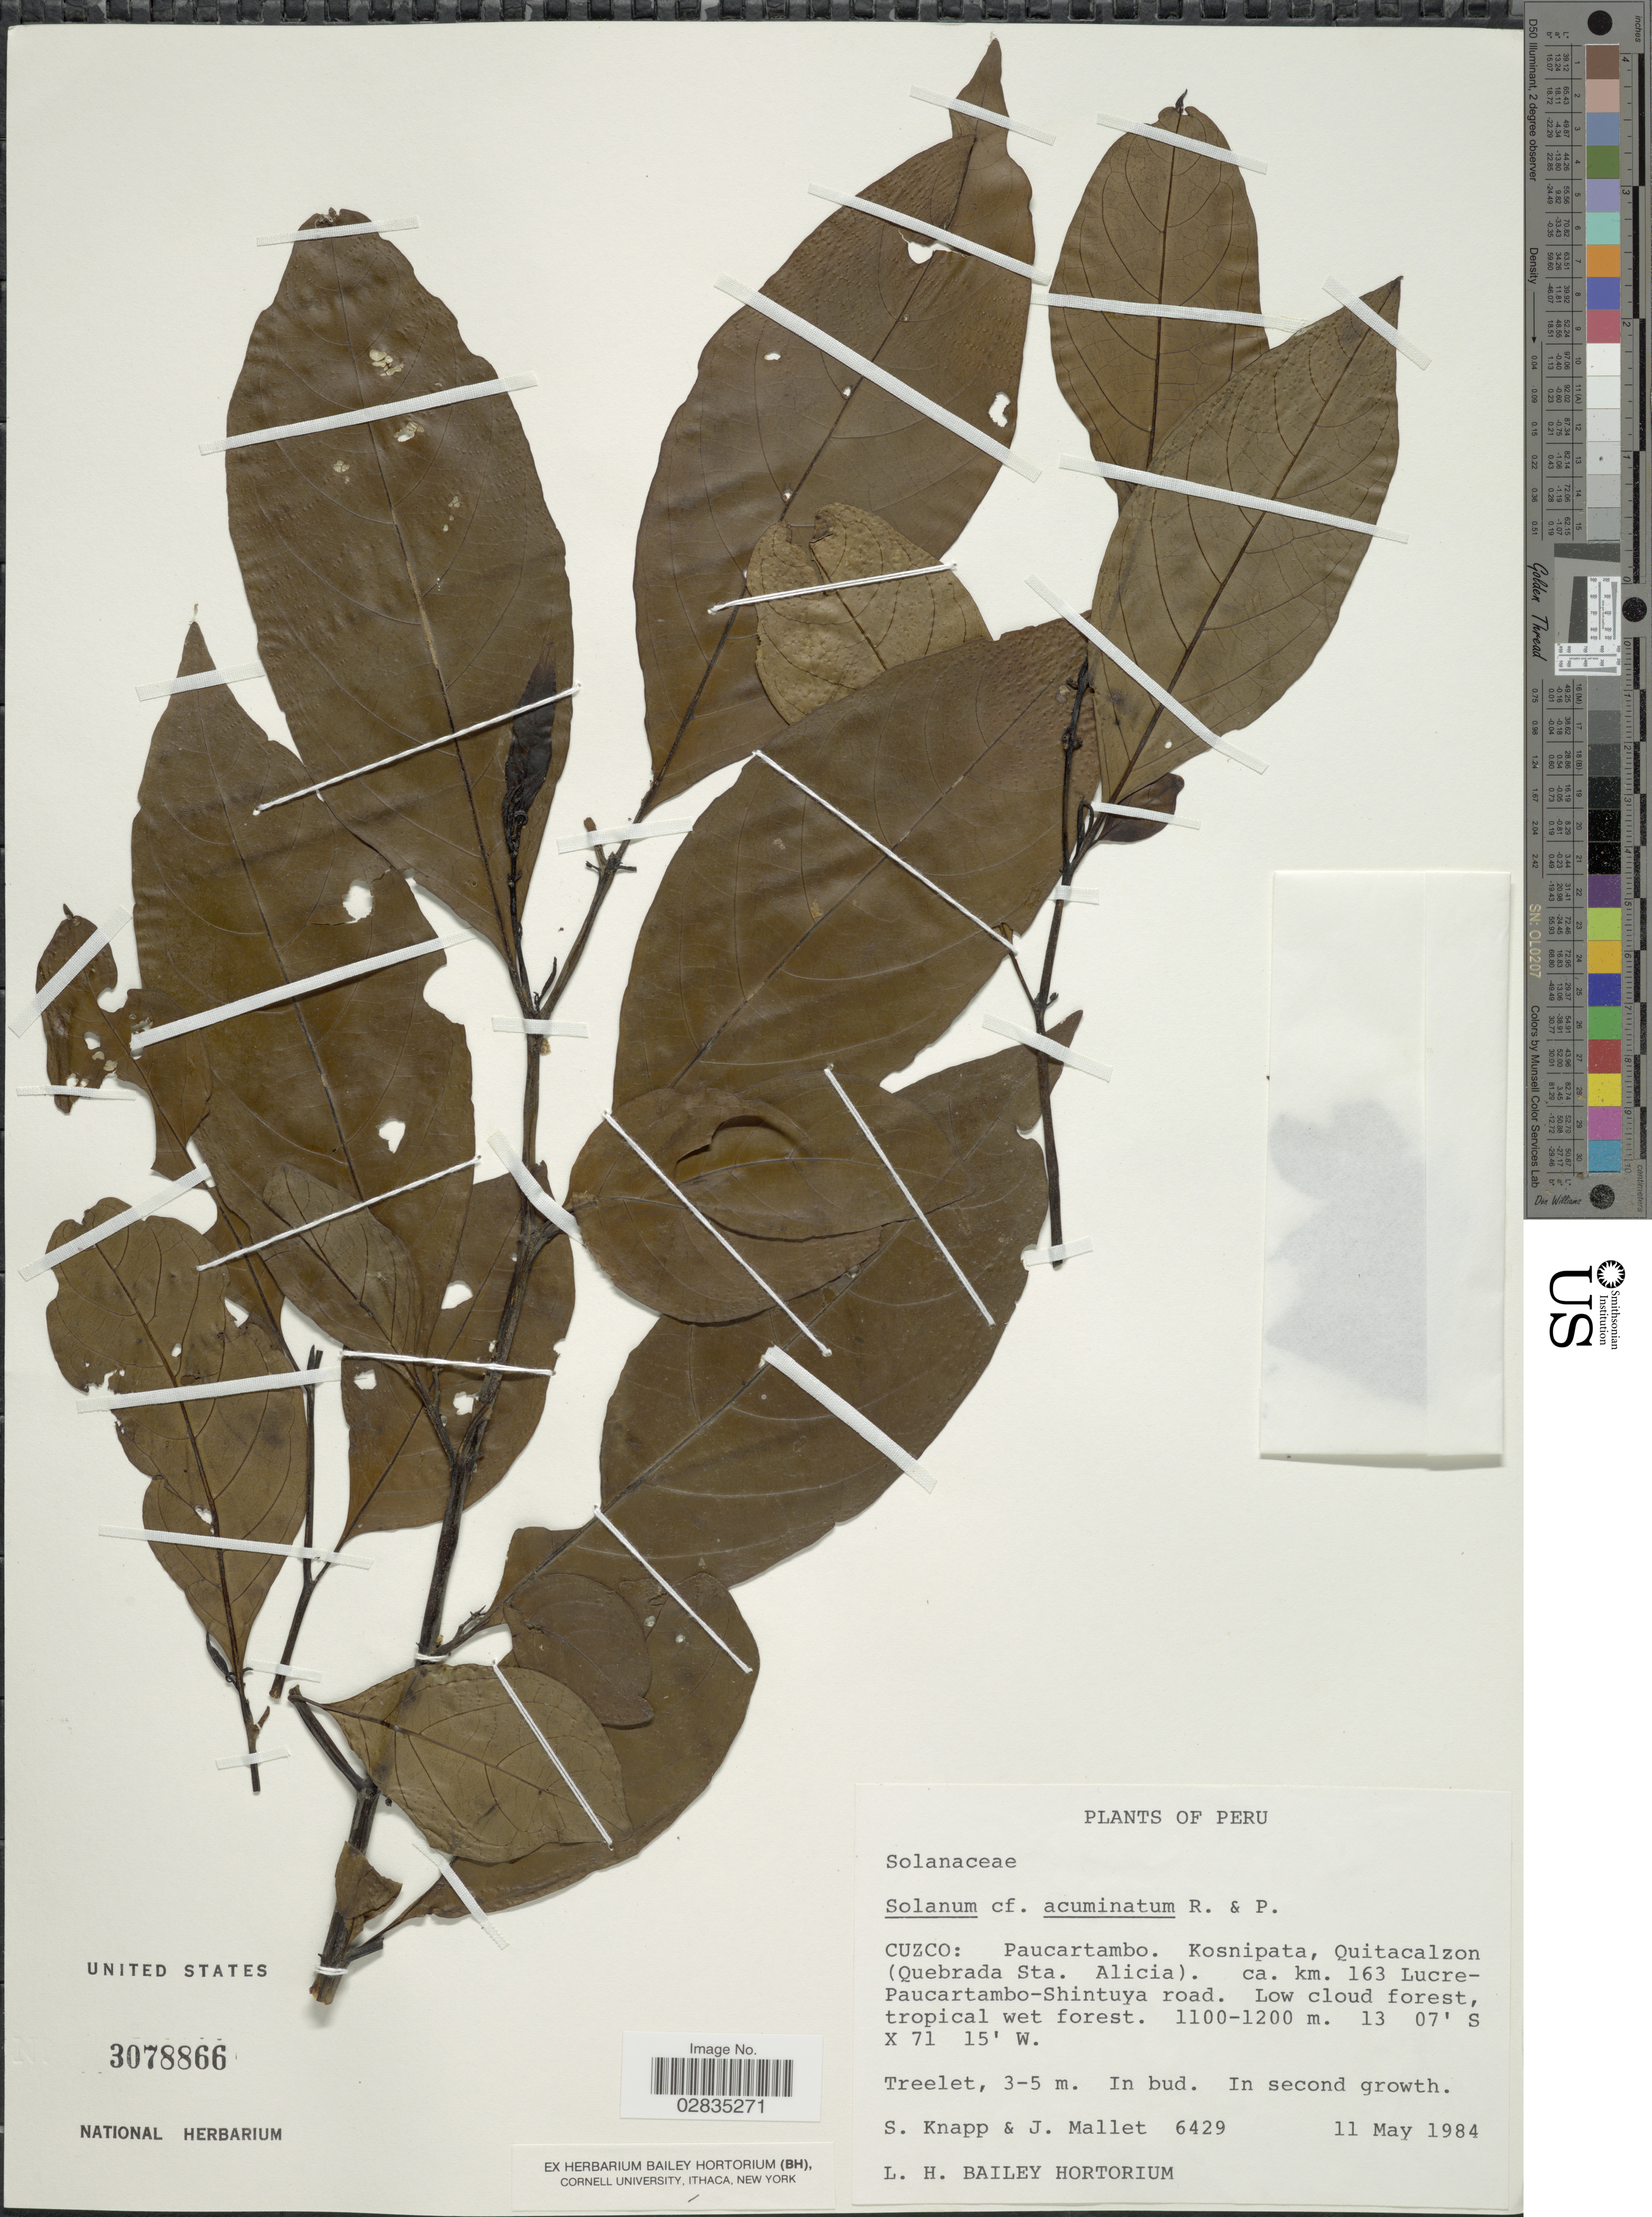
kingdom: Plantae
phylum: Tracheophyta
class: Magnoliopsida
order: Solanales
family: Solanaceae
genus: Solanum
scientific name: Solanum acuminatum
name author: Ruiz & Pav.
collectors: S. Knapp & J. Mallet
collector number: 6429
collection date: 1984-05-11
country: Peru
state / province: Cusco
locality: Paucartambo. Kosnipata, Quitacalzon (Quebrada Sta. Alicia). ca. km. 163 Lucre-Paucartambo-Shintuya road.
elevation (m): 1100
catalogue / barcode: US 3078866